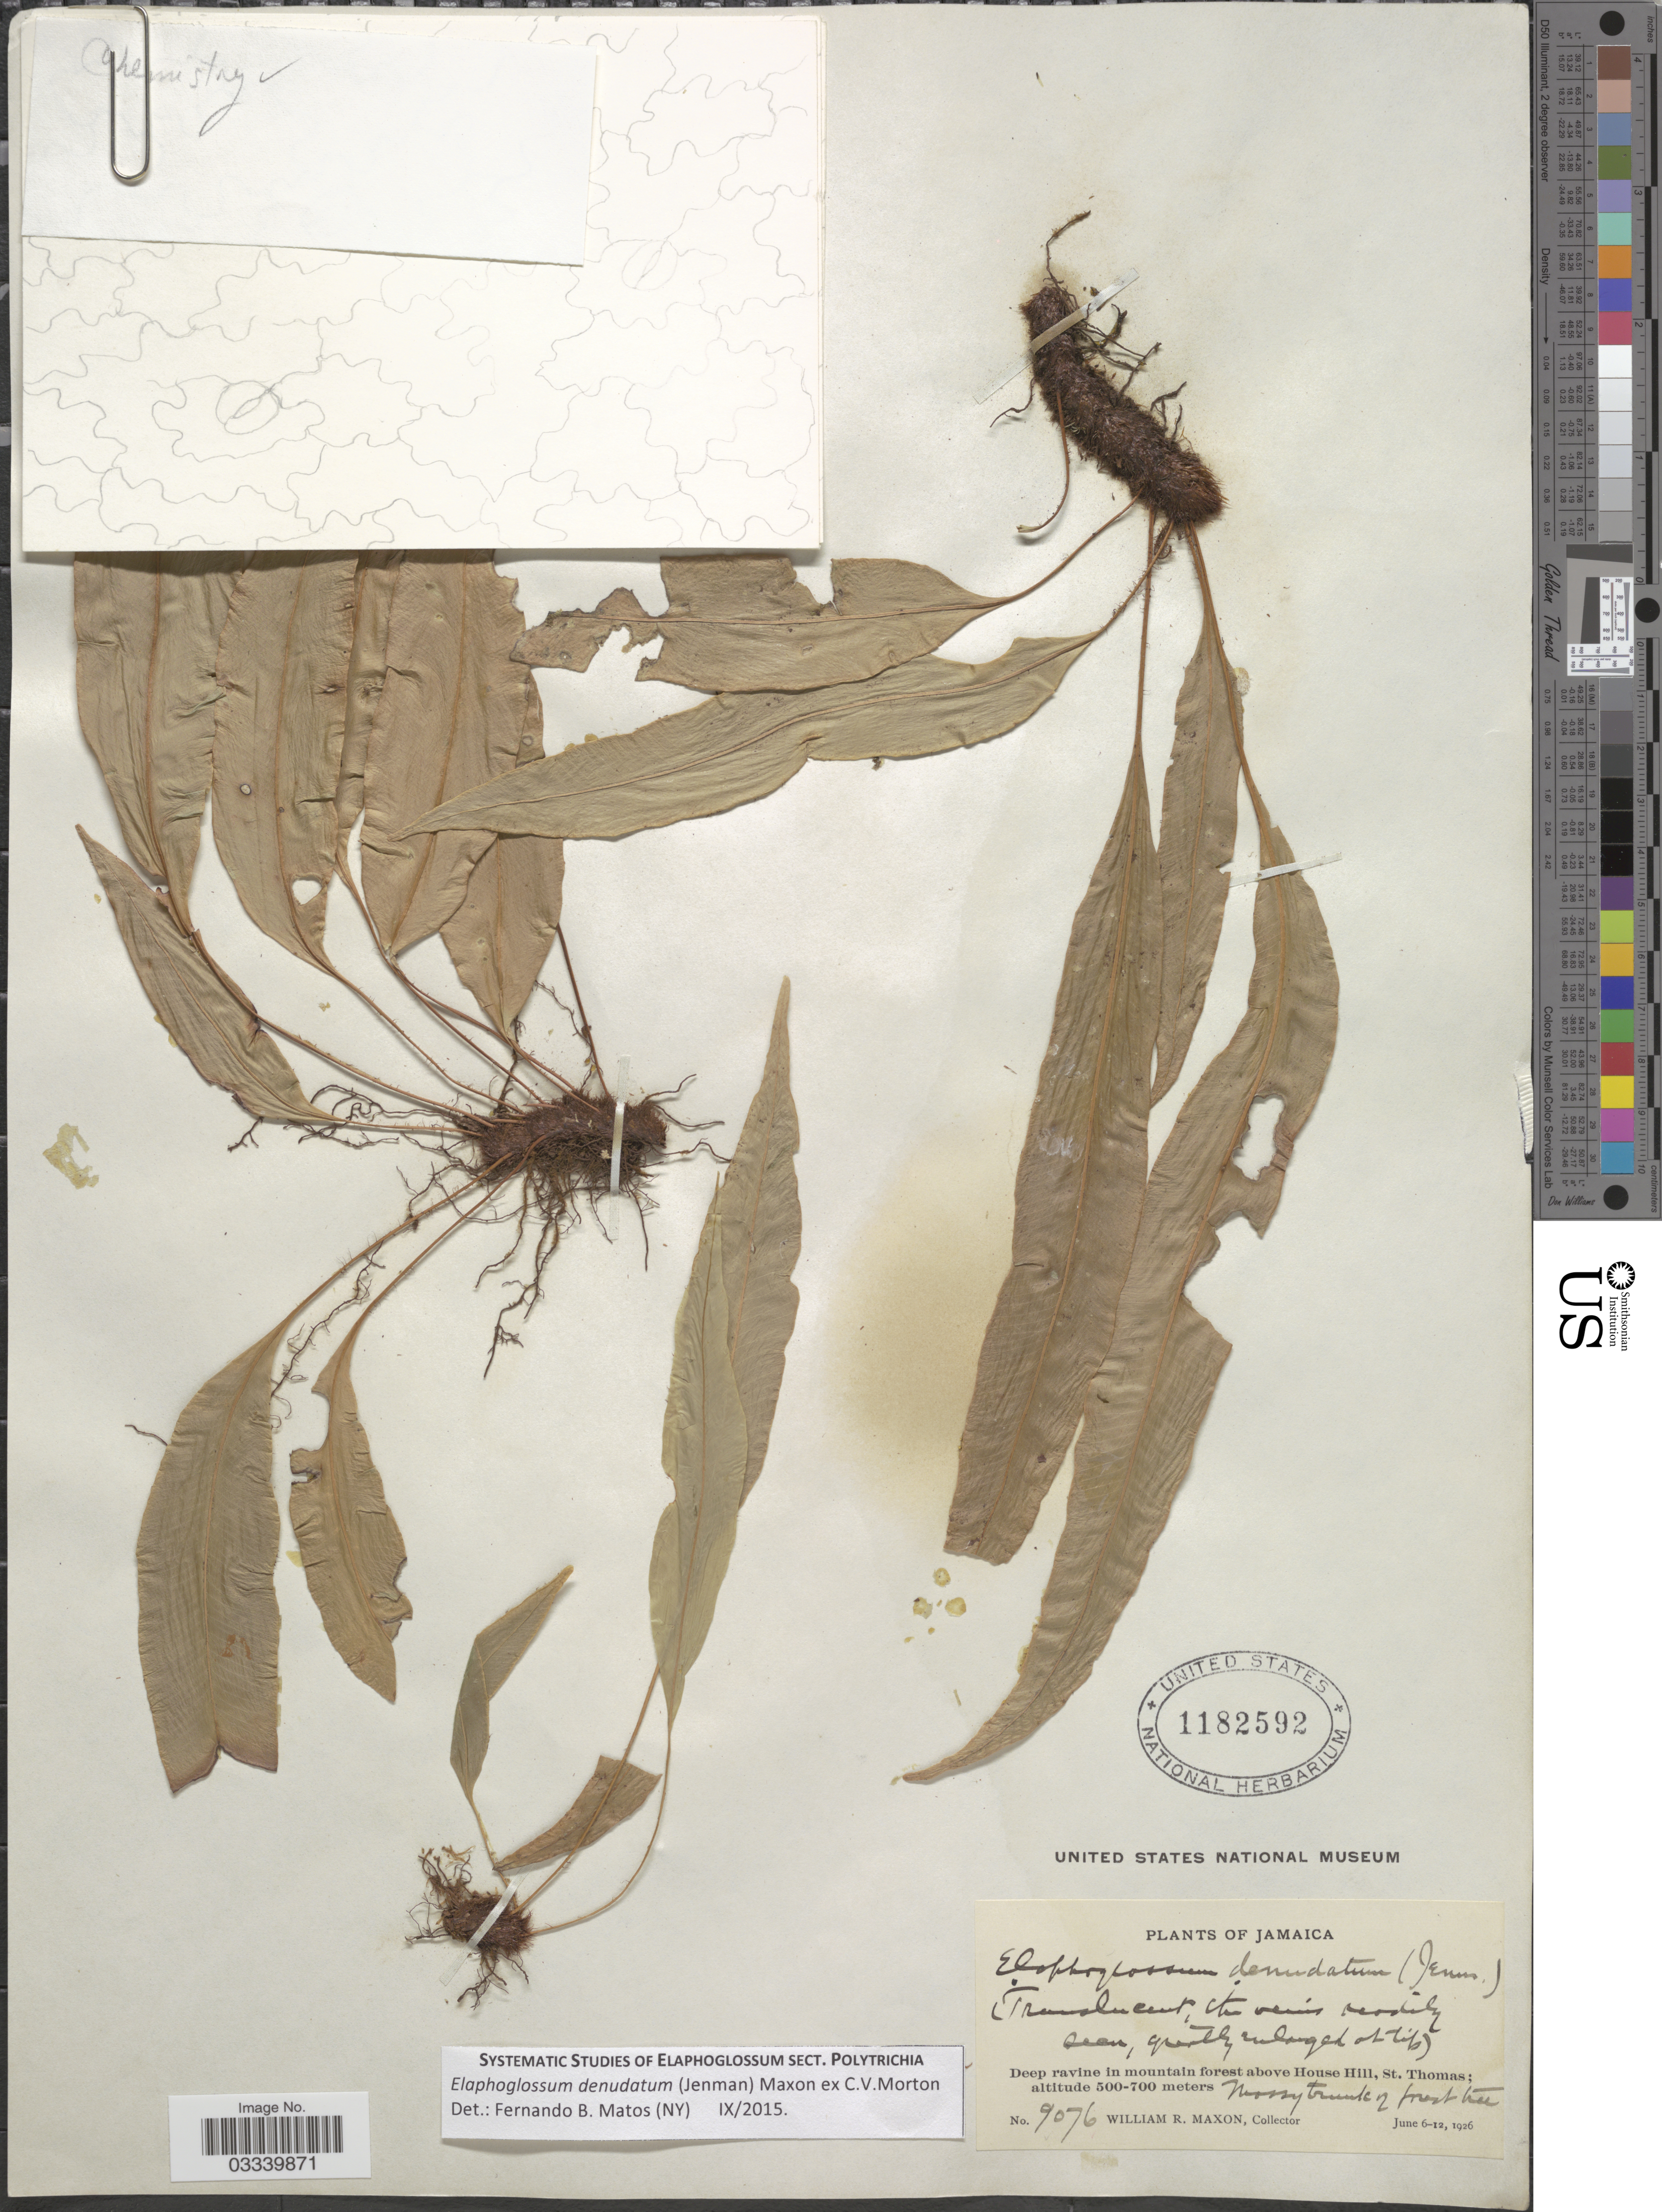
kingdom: Plantae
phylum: Tracheophyta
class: Polypodiopsida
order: Polypodiales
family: Dryopteridaceae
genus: Elaphoglossum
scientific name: Elaphoglossum denudatum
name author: (Jenman) Maxon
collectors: W. R. Maxon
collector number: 9076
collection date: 1926-06-06/1926-06-12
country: Jamaica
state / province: Saint Thomas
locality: Deep ravine in mountain forest above House Hill, St. Thomas.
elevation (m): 500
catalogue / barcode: US 1182592